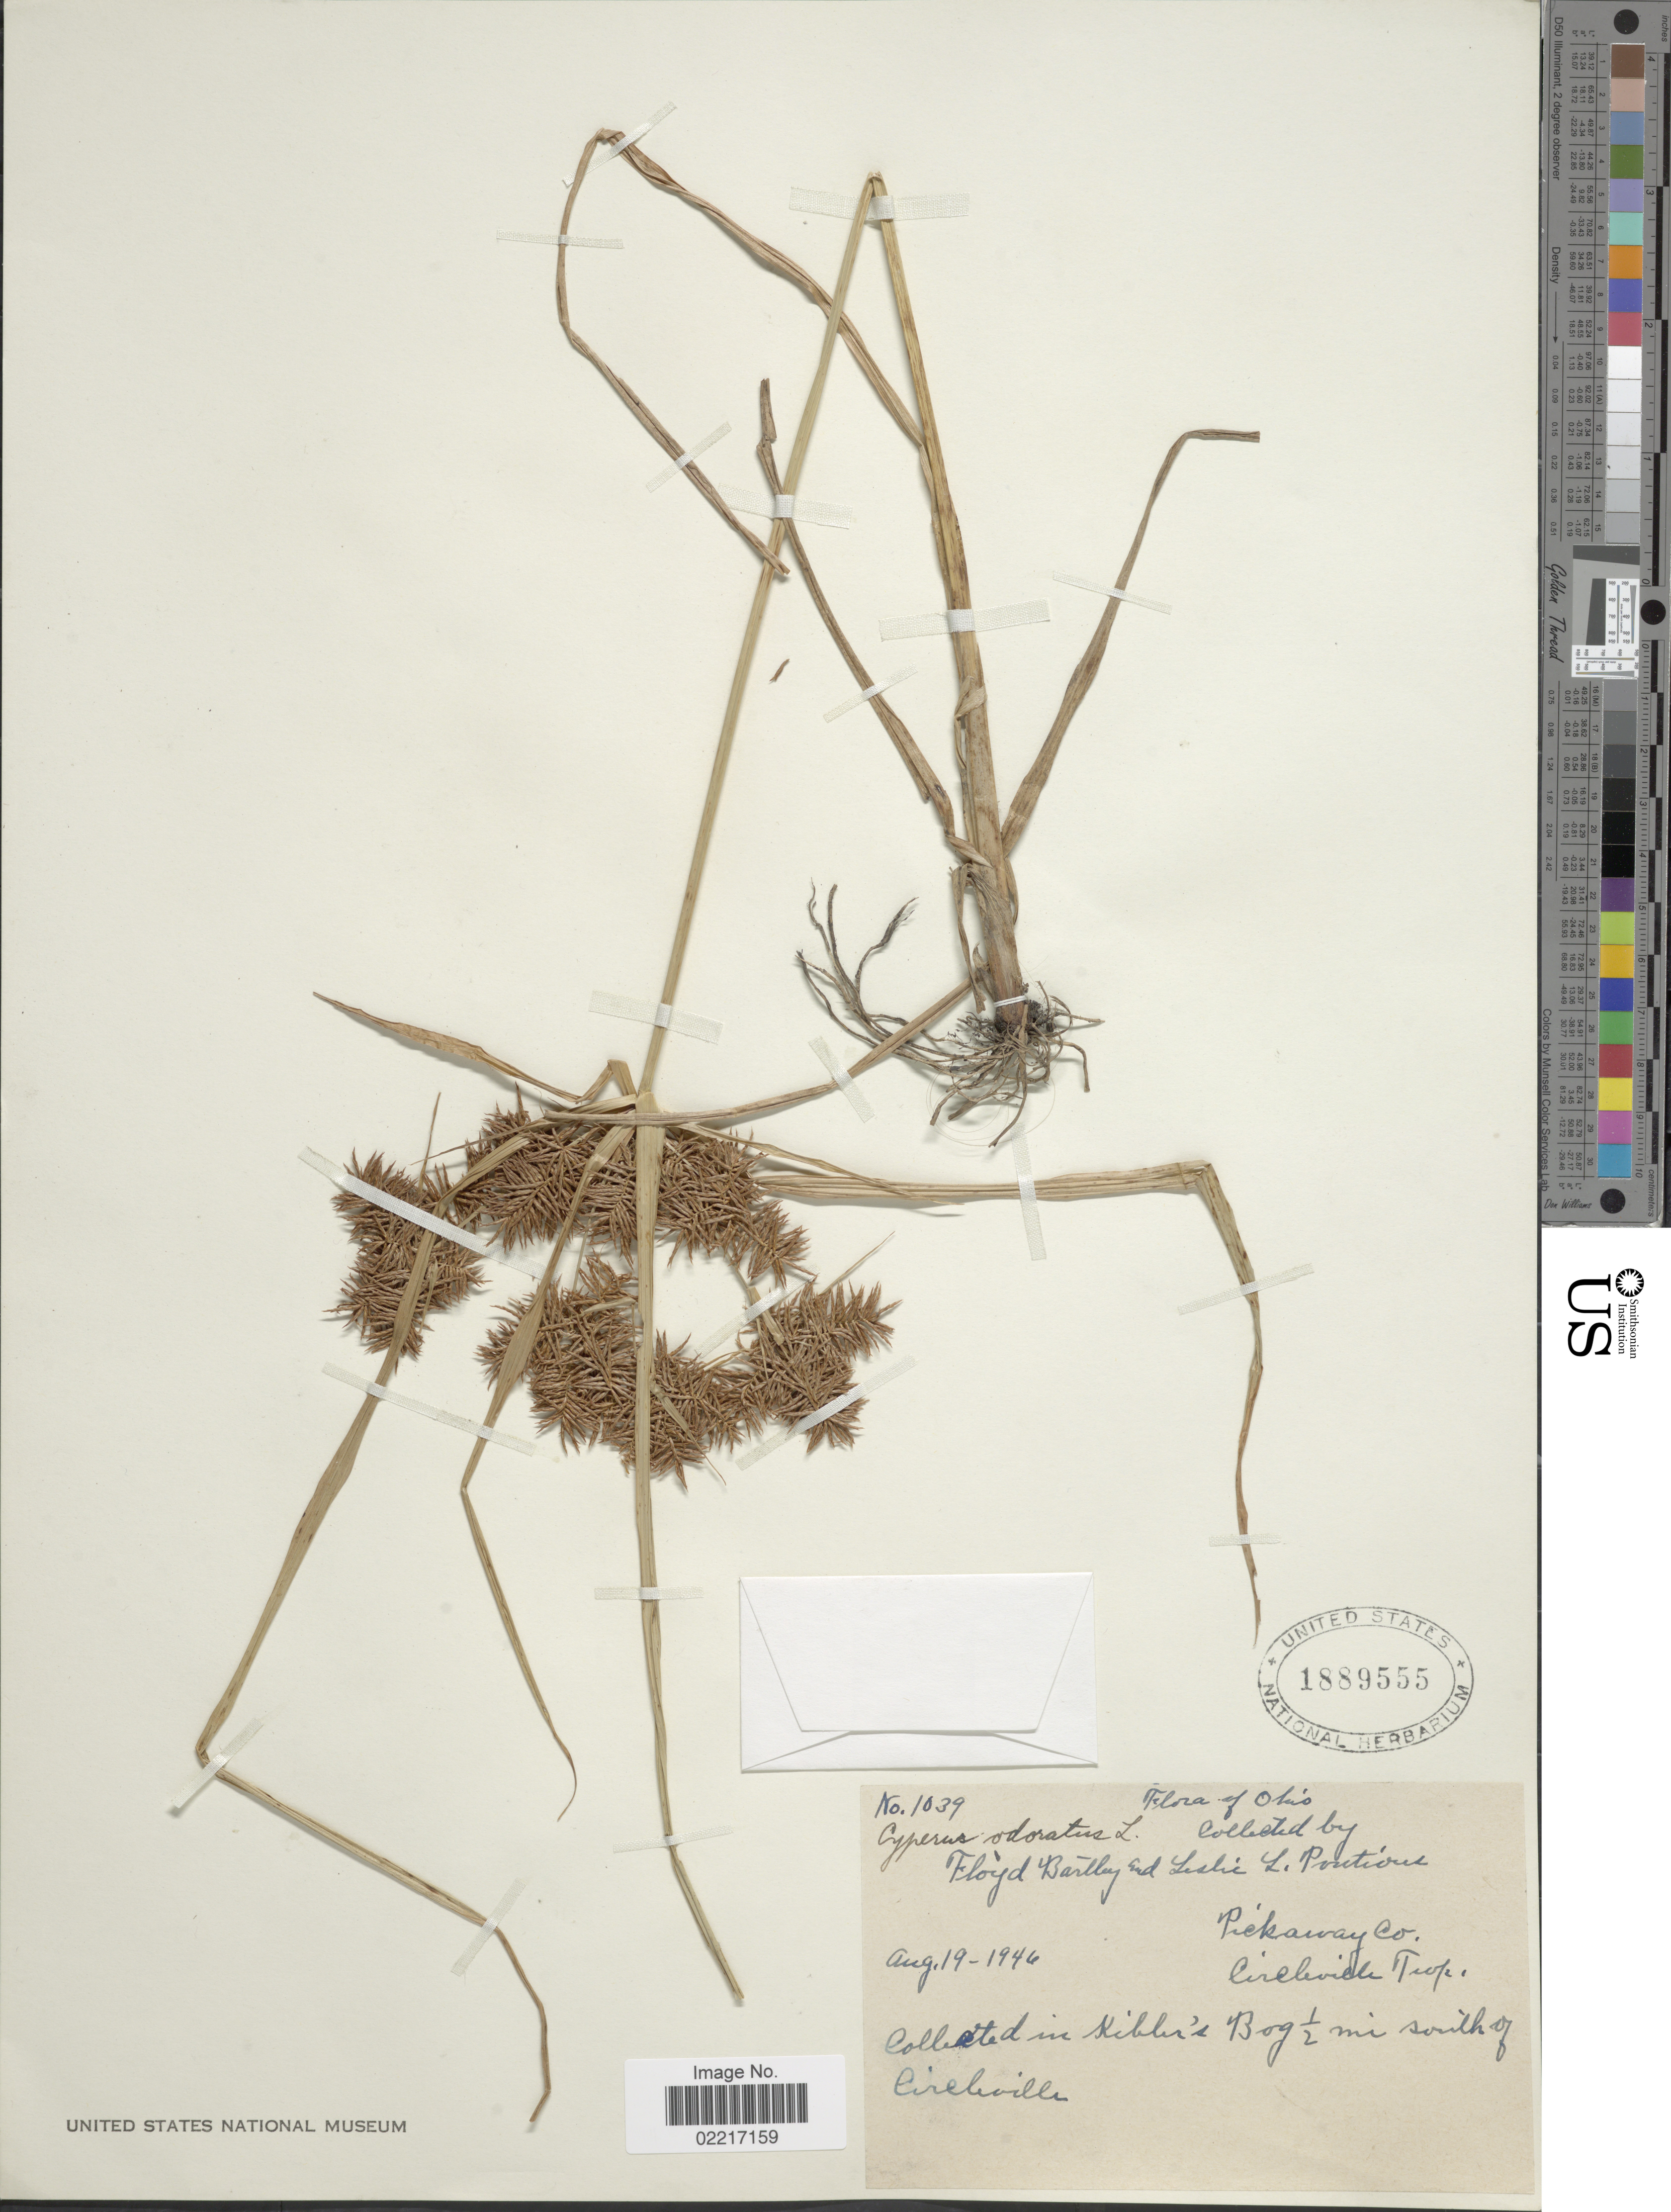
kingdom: Plantae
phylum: Tracheophyta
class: Liliopsida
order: Poales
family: Cyperaceae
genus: Cyperus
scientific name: Cyperus odoratus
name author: L.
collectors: F. Bartley & L. Pontius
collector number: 1039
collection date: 1946-08-19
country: United States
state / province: Ohio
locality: Kibler's Big 1/2 mi south of Circleville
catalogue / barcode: US 1889555